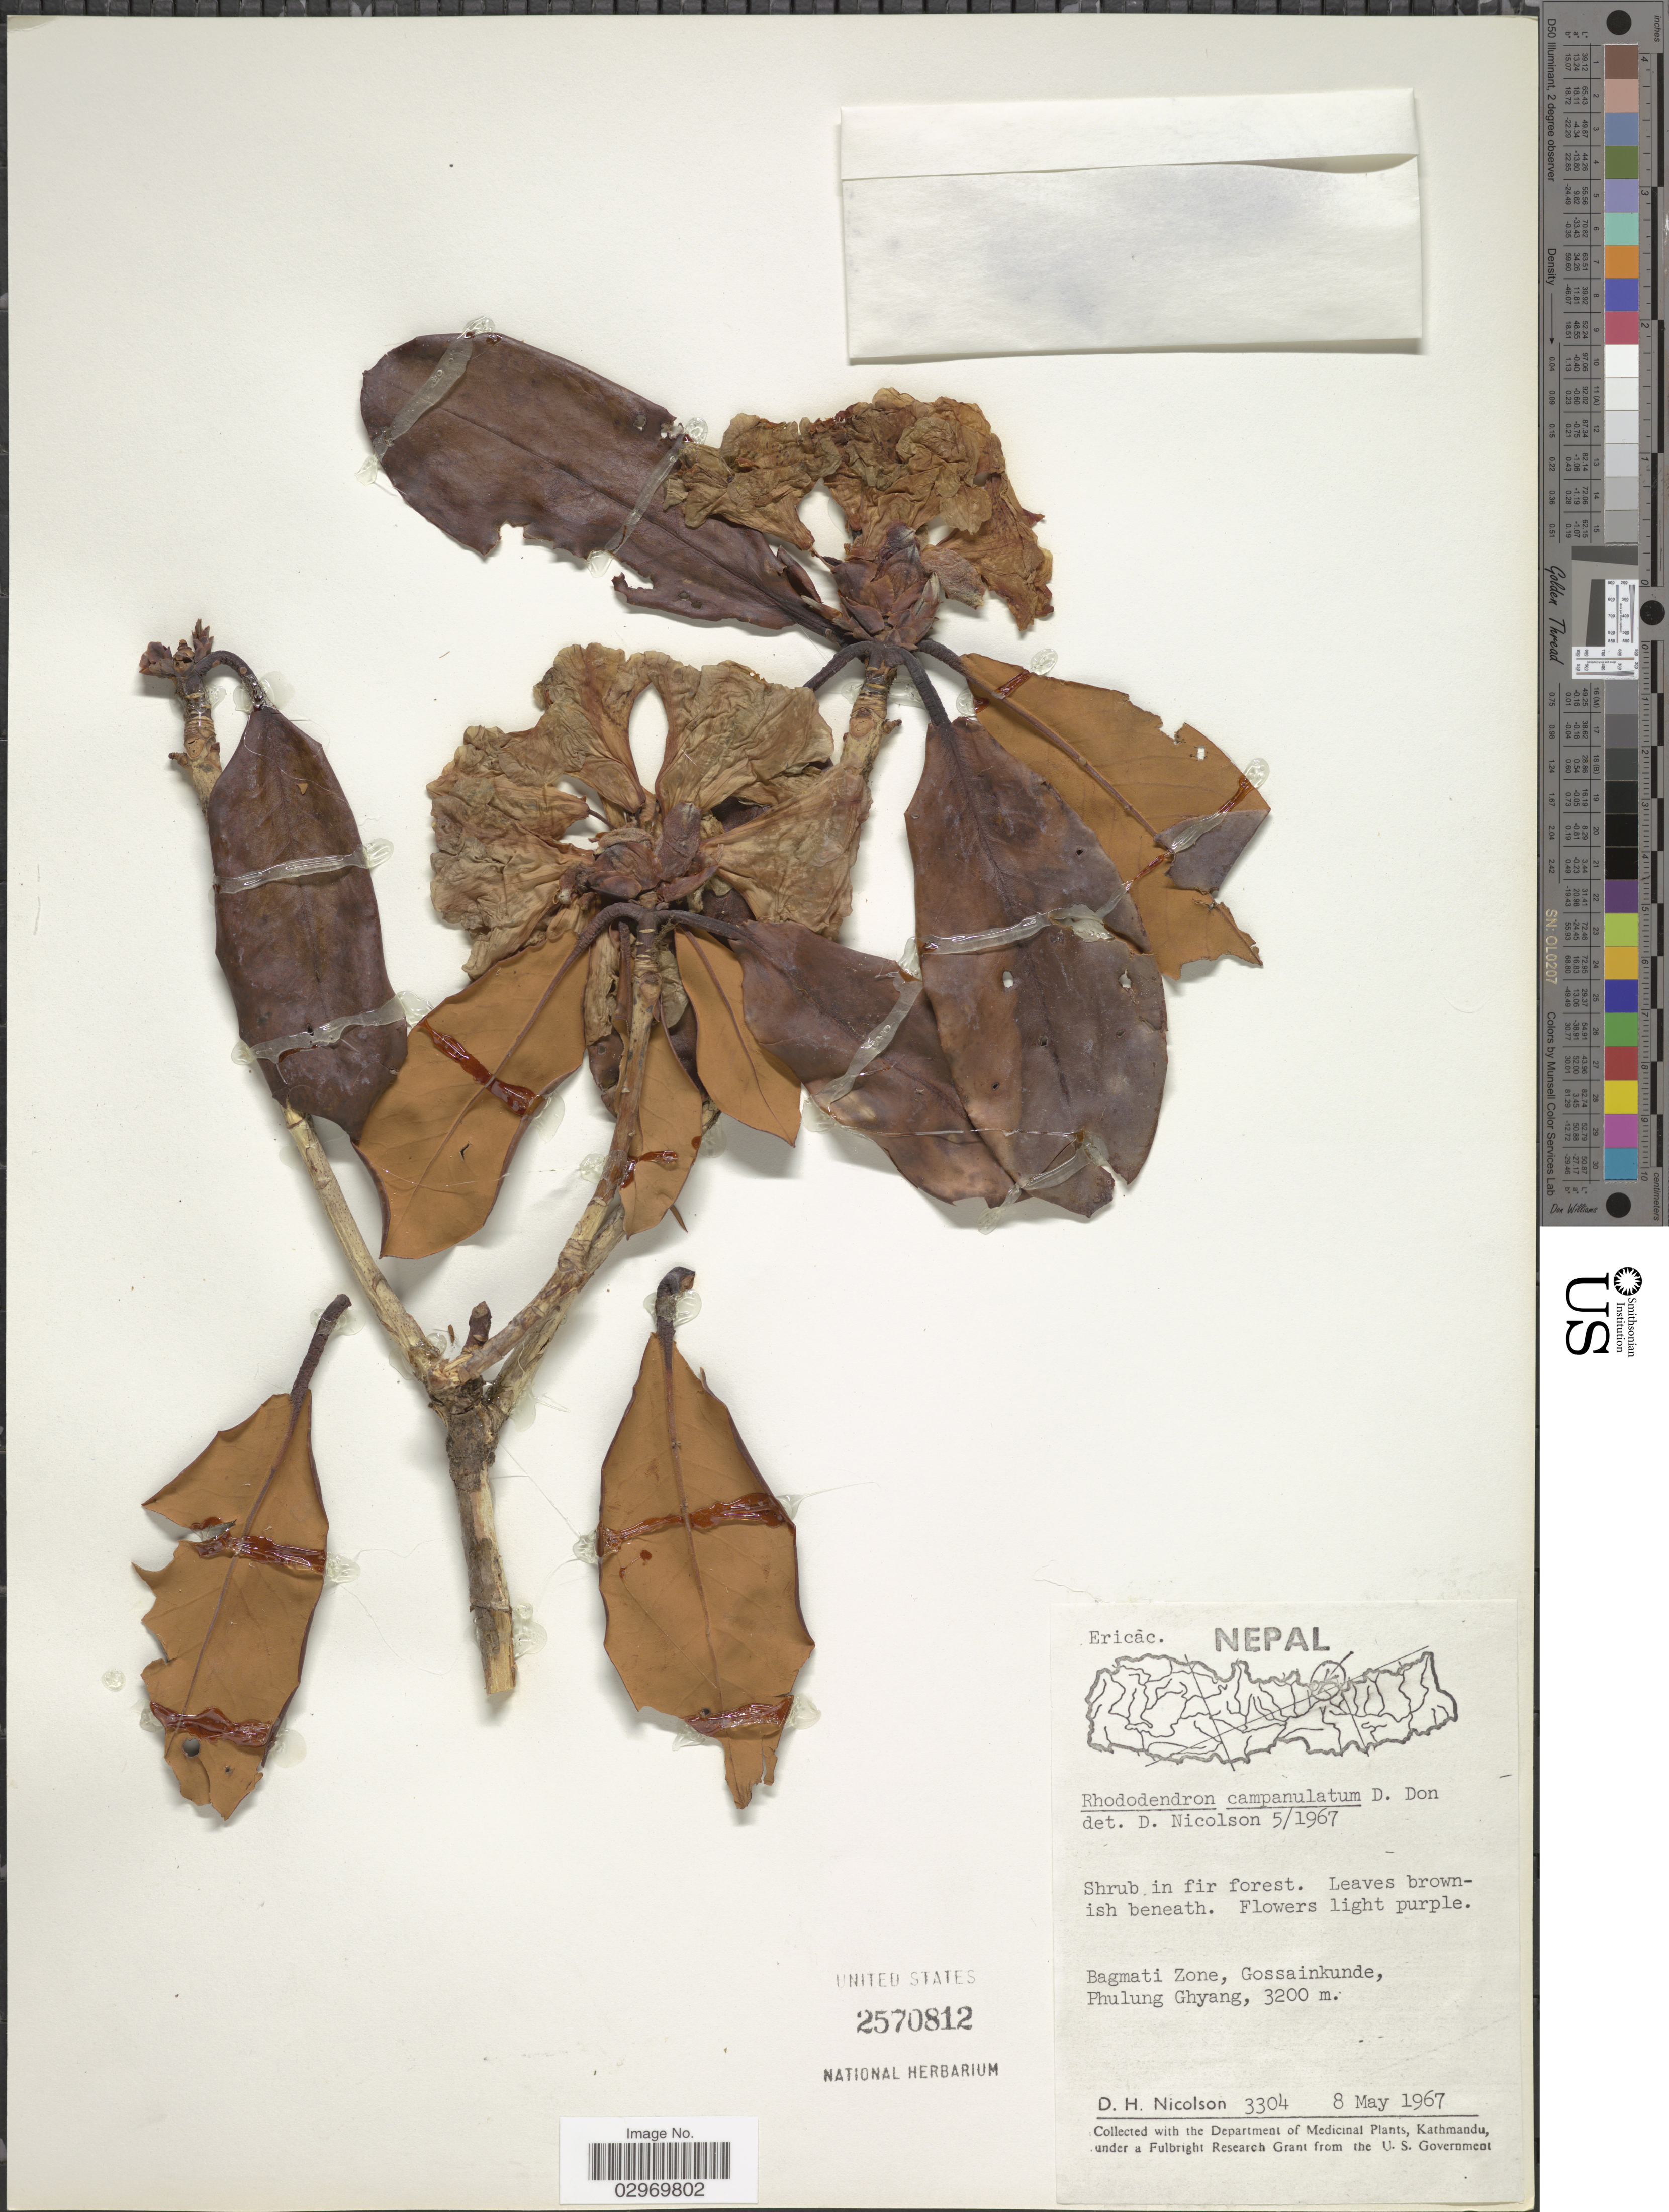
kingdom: Plantae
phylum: Tracheophyta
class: Magnoliopsida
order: Ericales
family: Ericaceae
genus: Rhododendron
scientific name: Rhododendron campanulatum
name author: D. Don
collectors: D. H. Nicolson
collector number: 3304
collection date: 1967-05-08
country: Nepal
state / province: Bagmati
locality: Bagmati Zone, Gossainkunde, Phulug Ghyang.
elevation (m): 3200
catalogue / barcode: US 2570812